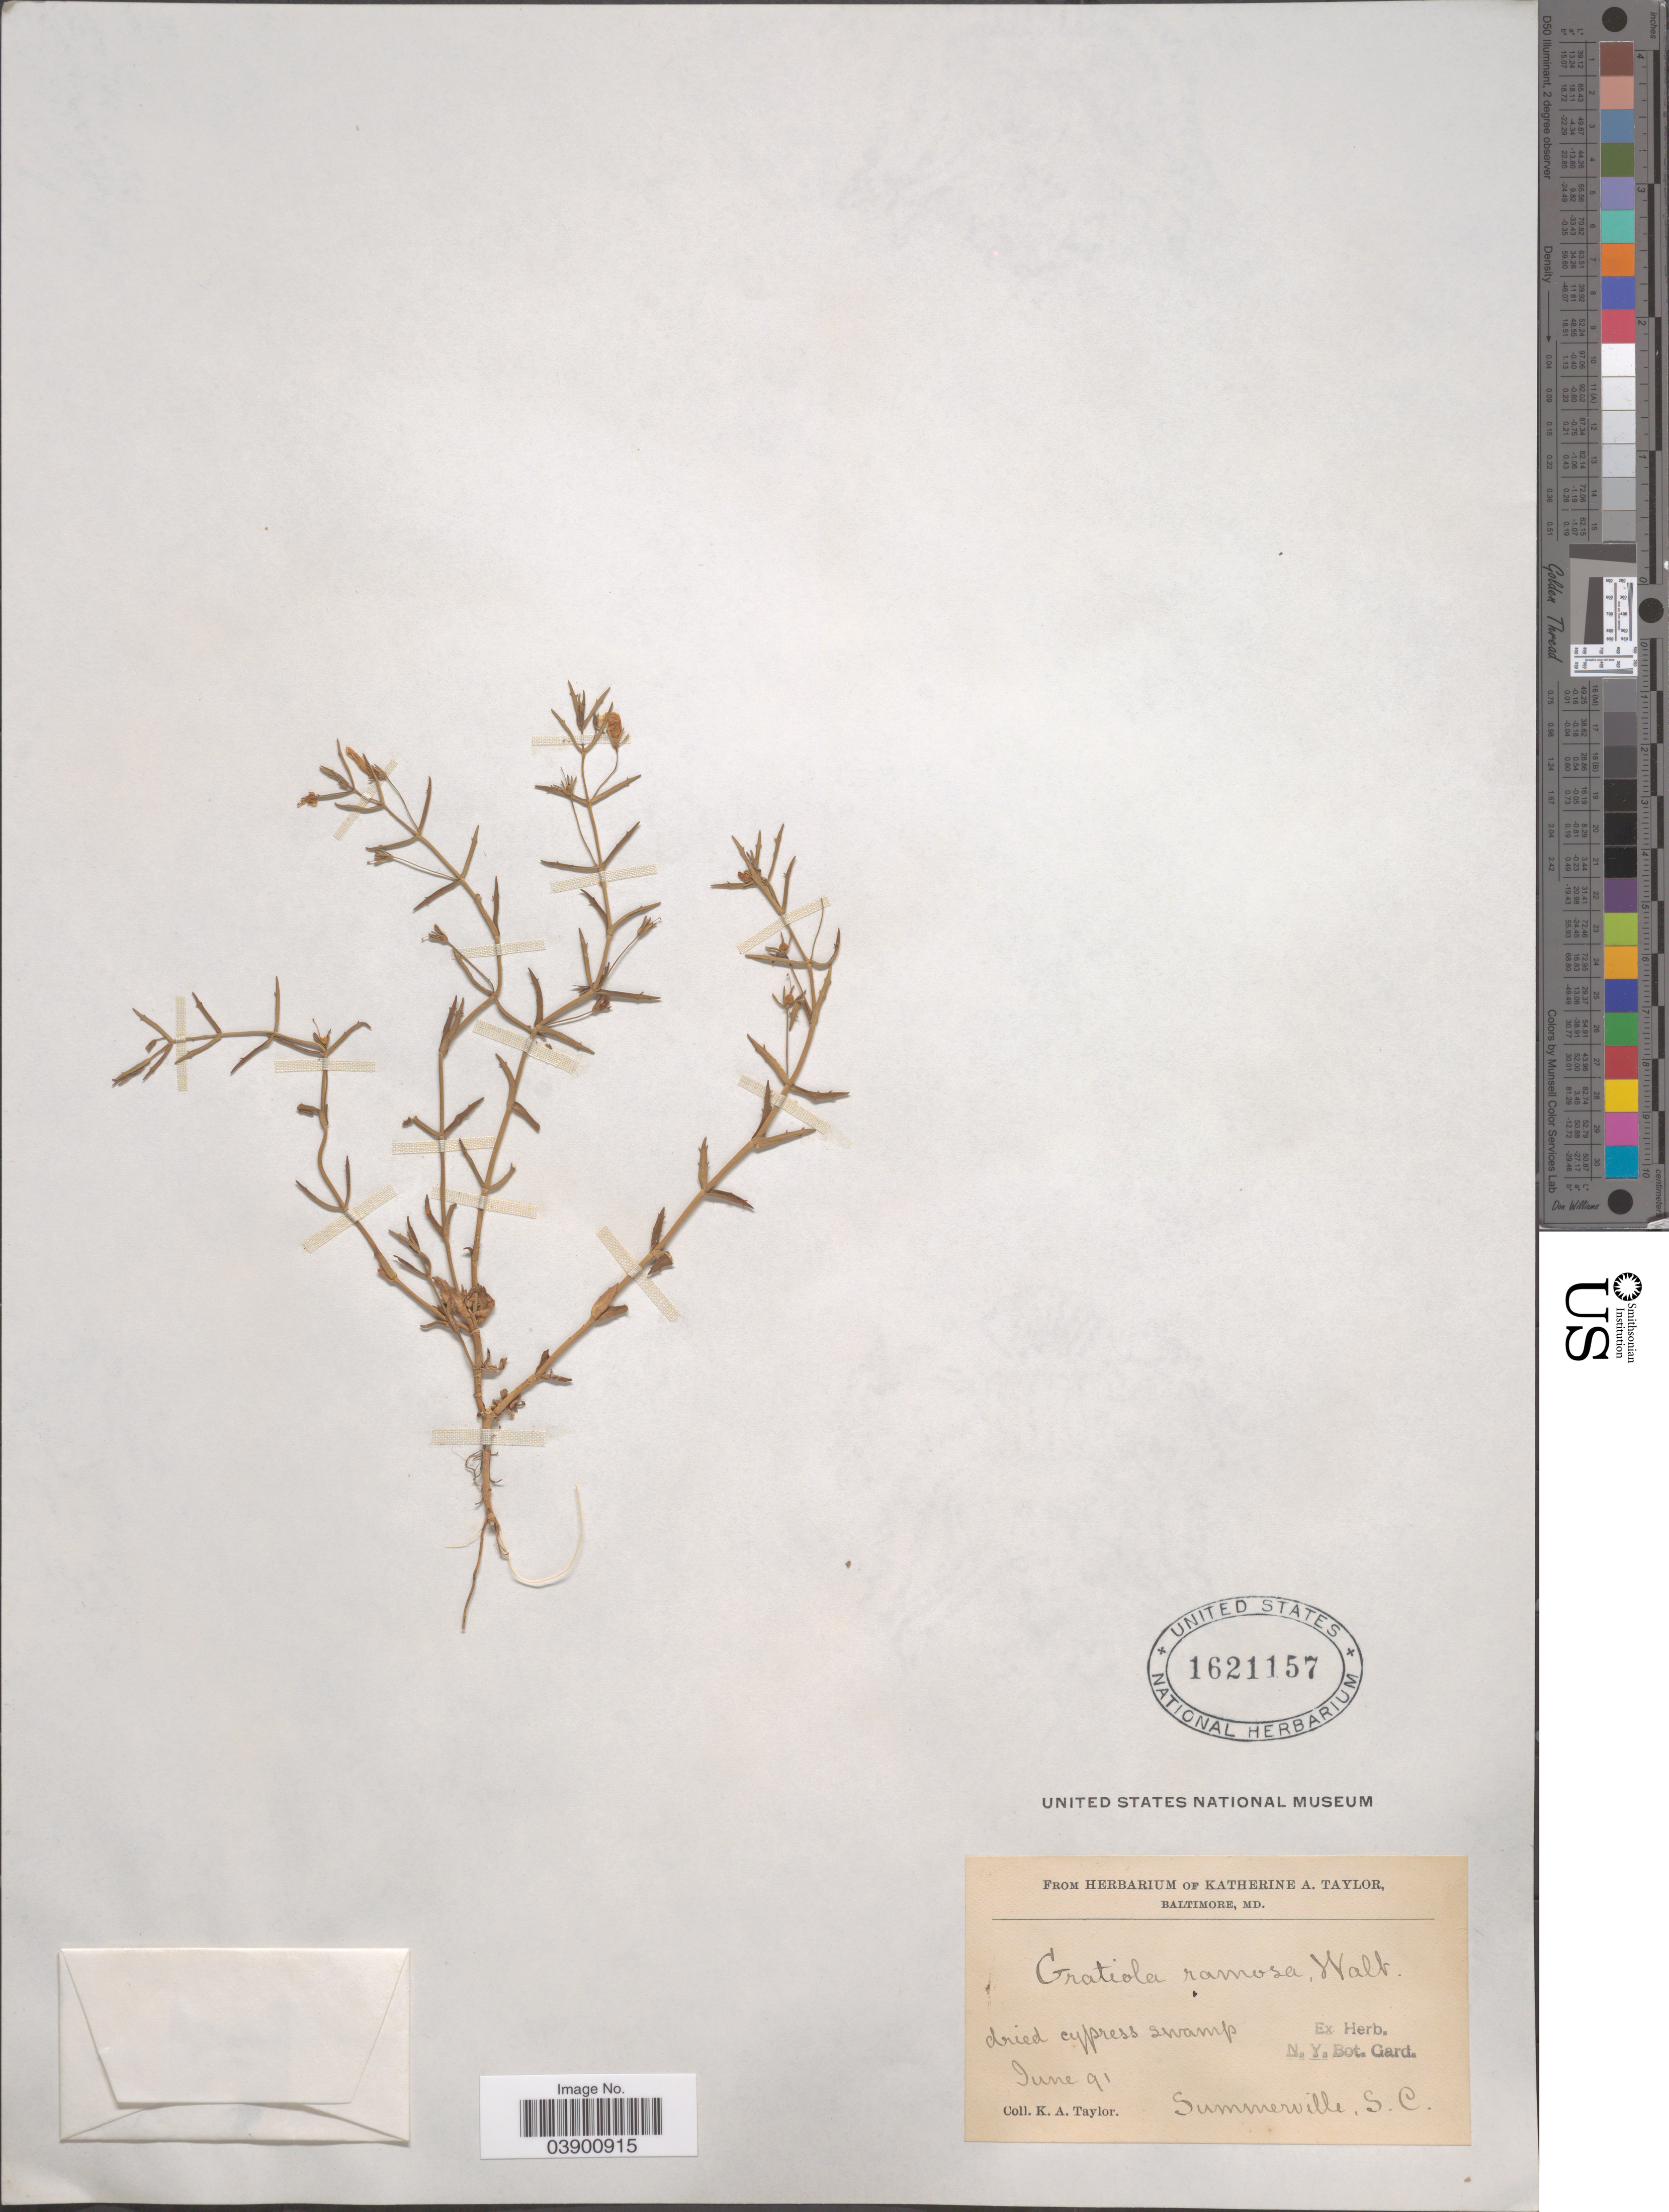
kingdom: Plantae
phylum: Tracheophyta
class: Magnoliopsida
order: Lamiales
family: Plantaginaceae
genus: Gratiola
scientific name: Gratiola ramosa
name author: Walter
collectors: K. A. Taylor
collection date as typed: Transcribed d/m/y: /6/91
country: United States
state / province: South Carolina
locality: Summerville.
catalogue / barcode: US 1621157